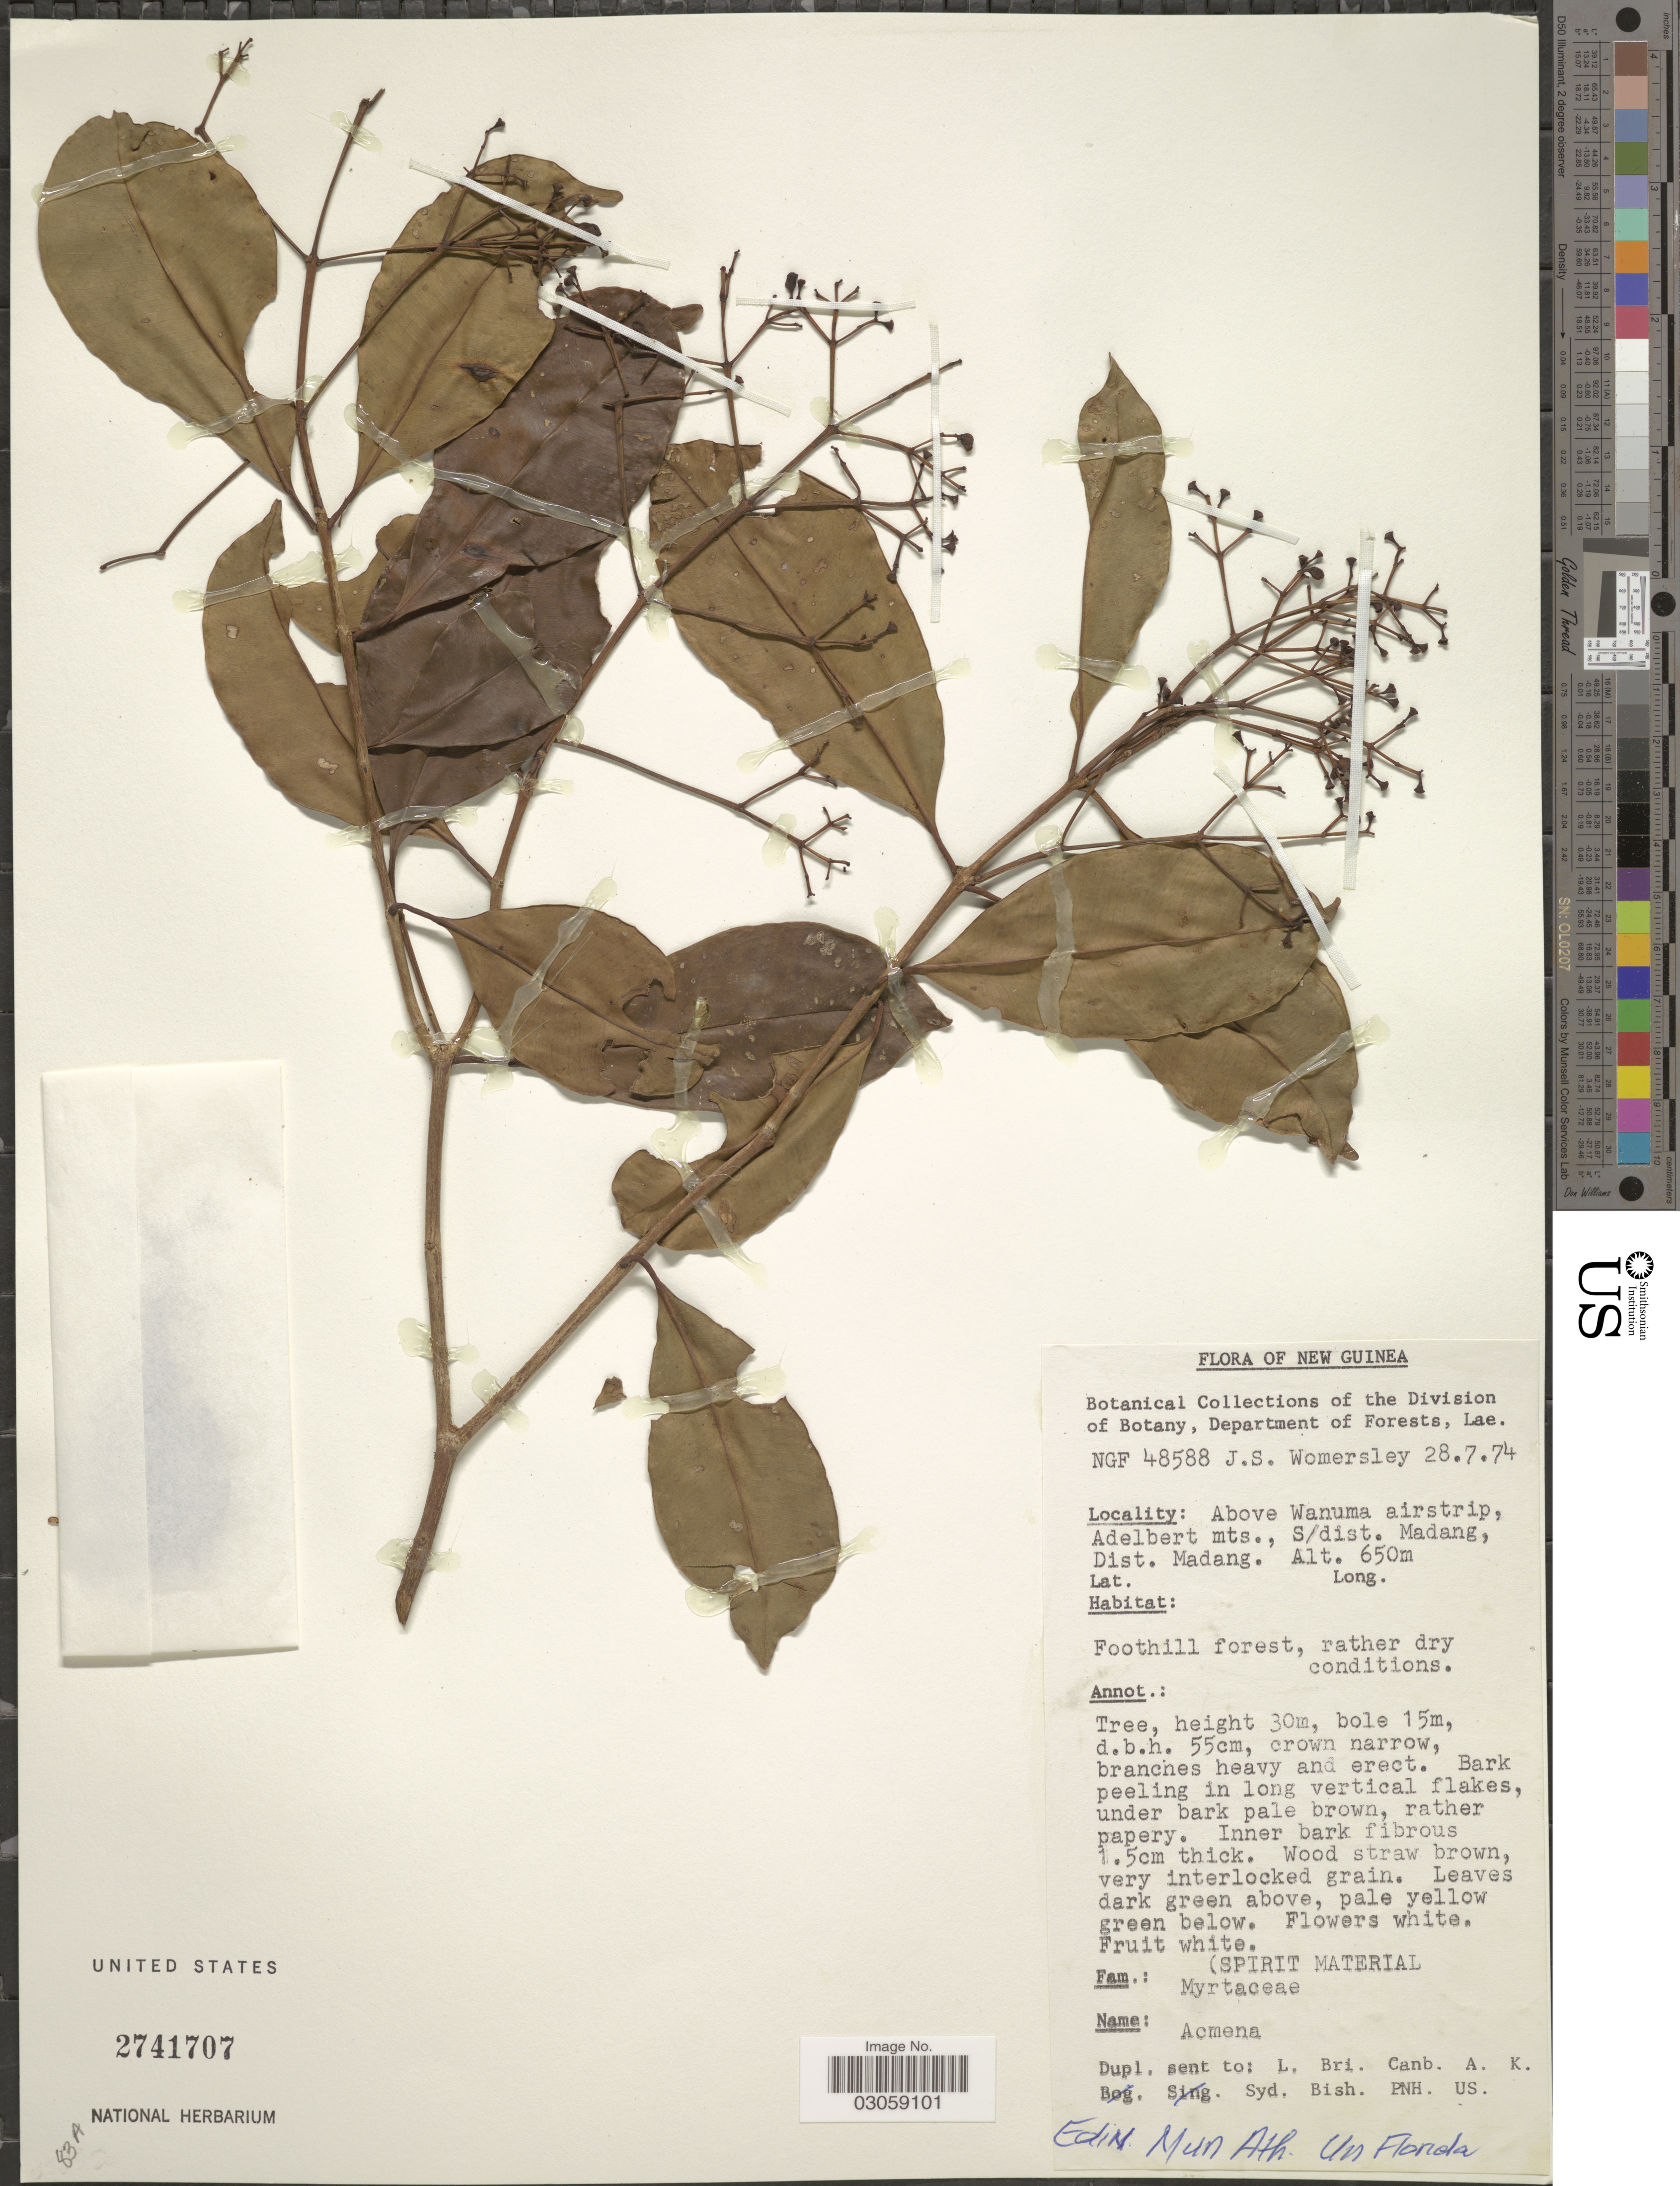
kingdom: Plantae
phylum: Tracheophyta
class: Magnoliopsida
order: Myrtales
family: Myrtaceae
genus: Syzygium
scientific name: Syzygium sp.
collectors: J. S. Womersley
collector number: NGF48588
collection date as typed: Transcribed d/m/y: 28/7/74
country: Papua New Guinea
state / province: Madang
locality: New Guinea, Above Wanuma airstrip, Adelbert mts., S/dist. Madang, Dist. Madang.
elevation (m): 650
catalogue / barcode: US 2741707